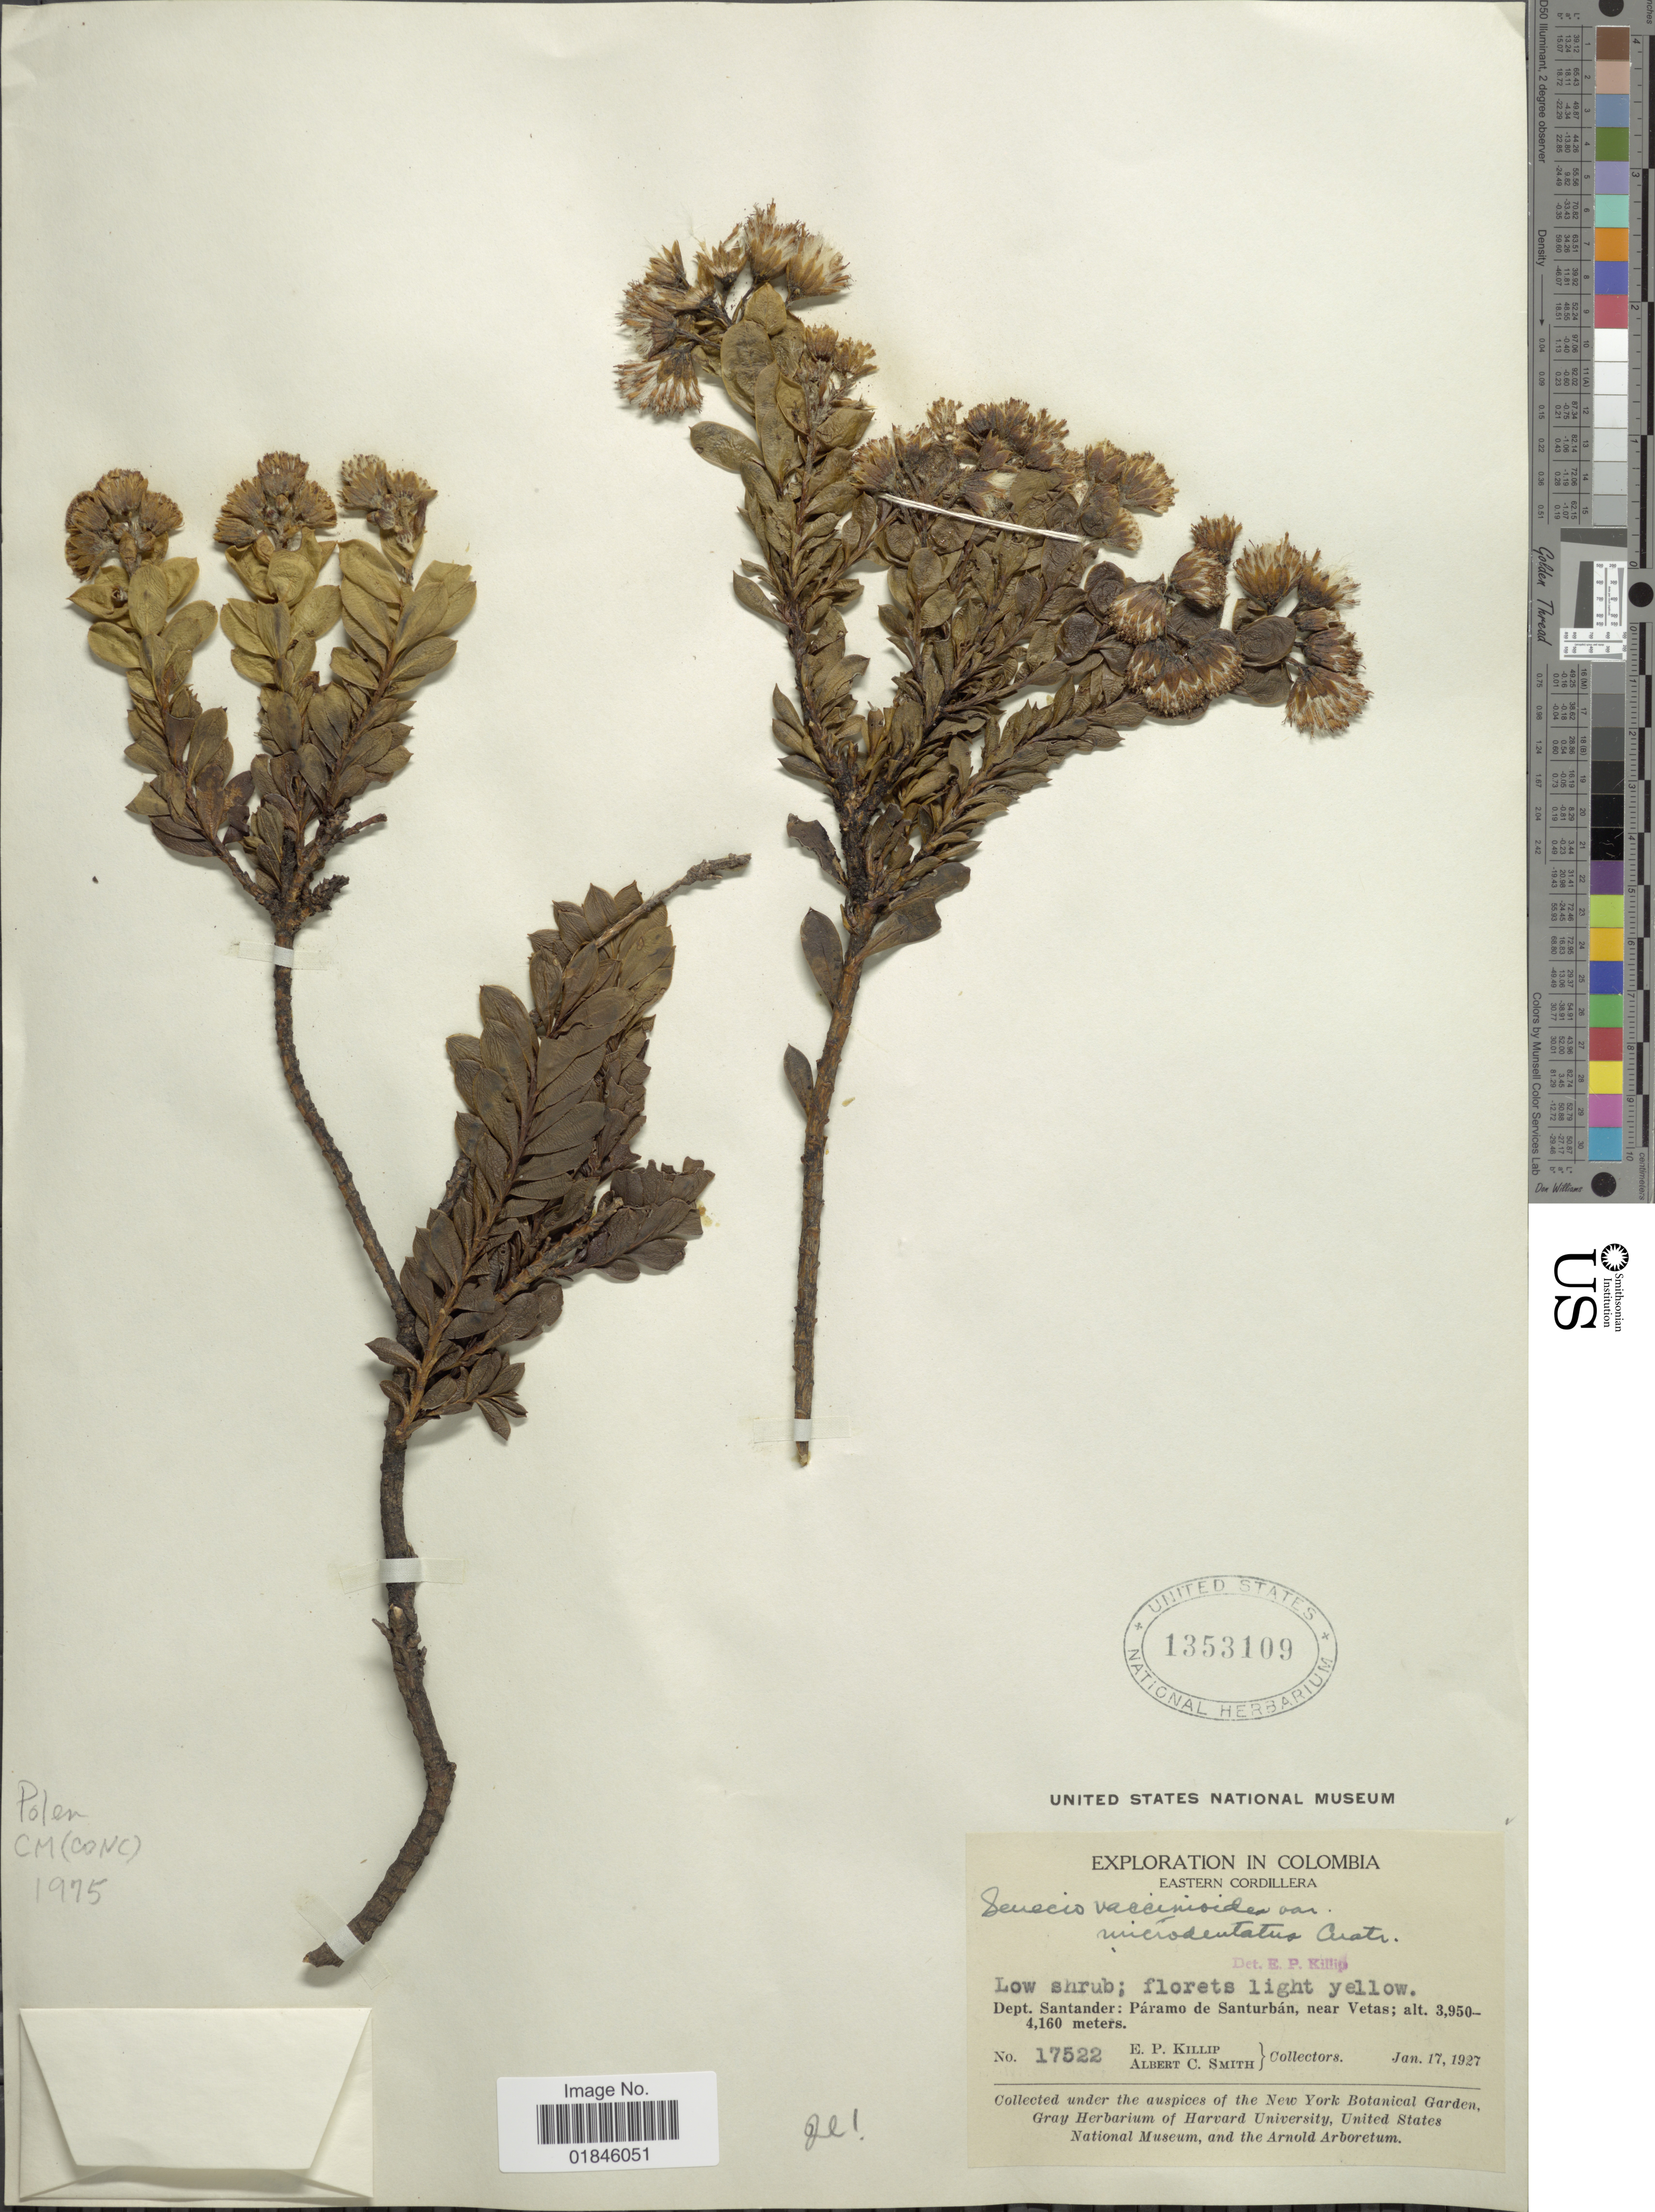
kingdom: Plantae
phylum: Tracheophyta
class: Magnoliopsida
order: Asterales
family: Asteraceae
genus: Pentacalia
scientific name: Pentacalia vaccinioides var. microdentatus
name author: Cuatrec.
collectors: E. P. Killip & A. C. Smith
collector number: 17522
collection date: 1927-01-17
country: Colombia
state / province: Santander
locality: Eastern Cordillera. Dept. Santander: Páramo de Santurbán, near Vetas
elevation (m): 3950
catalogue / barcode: US 1353109